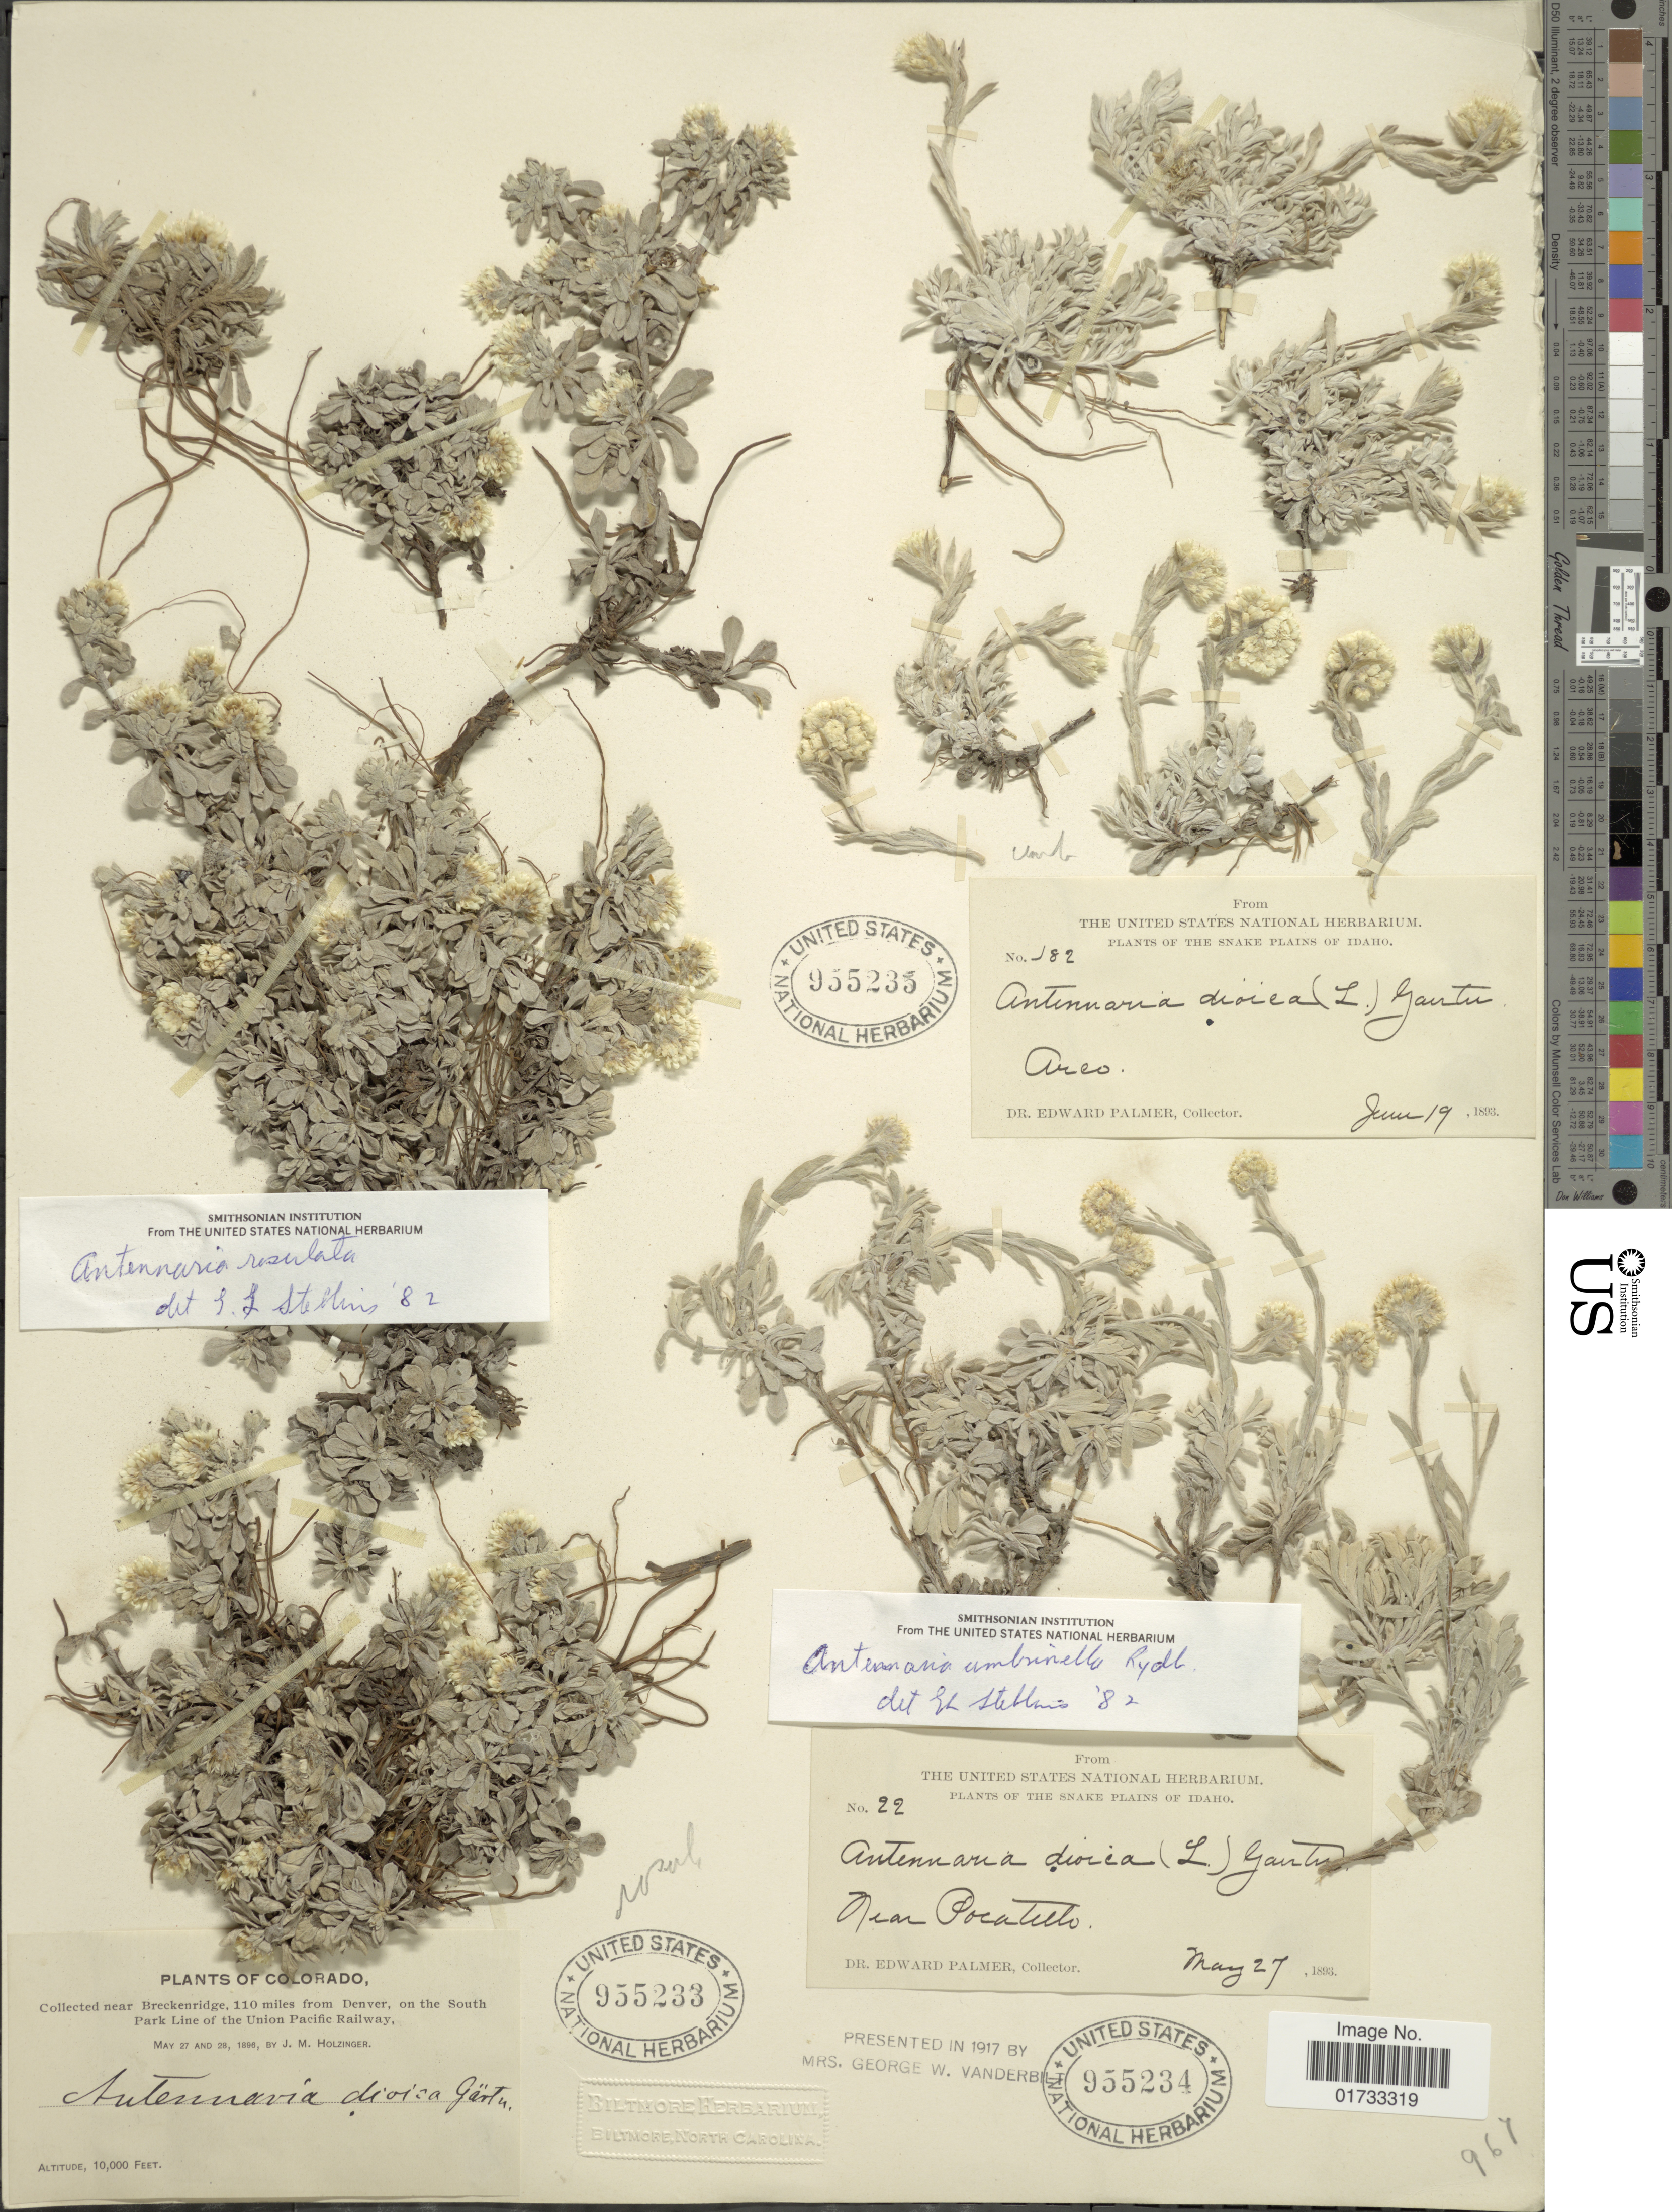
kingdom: Plantae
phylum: Tracheophyta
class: Magnoliopsida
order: Asterales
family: Asteraceae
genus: Antennaria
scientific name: Antennaria umbrinella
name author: Rydb.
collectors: E. Palmer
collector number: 182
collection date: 1893-06-19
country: United States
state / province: Idaho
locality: Snake Plains, Arco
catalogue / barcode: US 955235-3